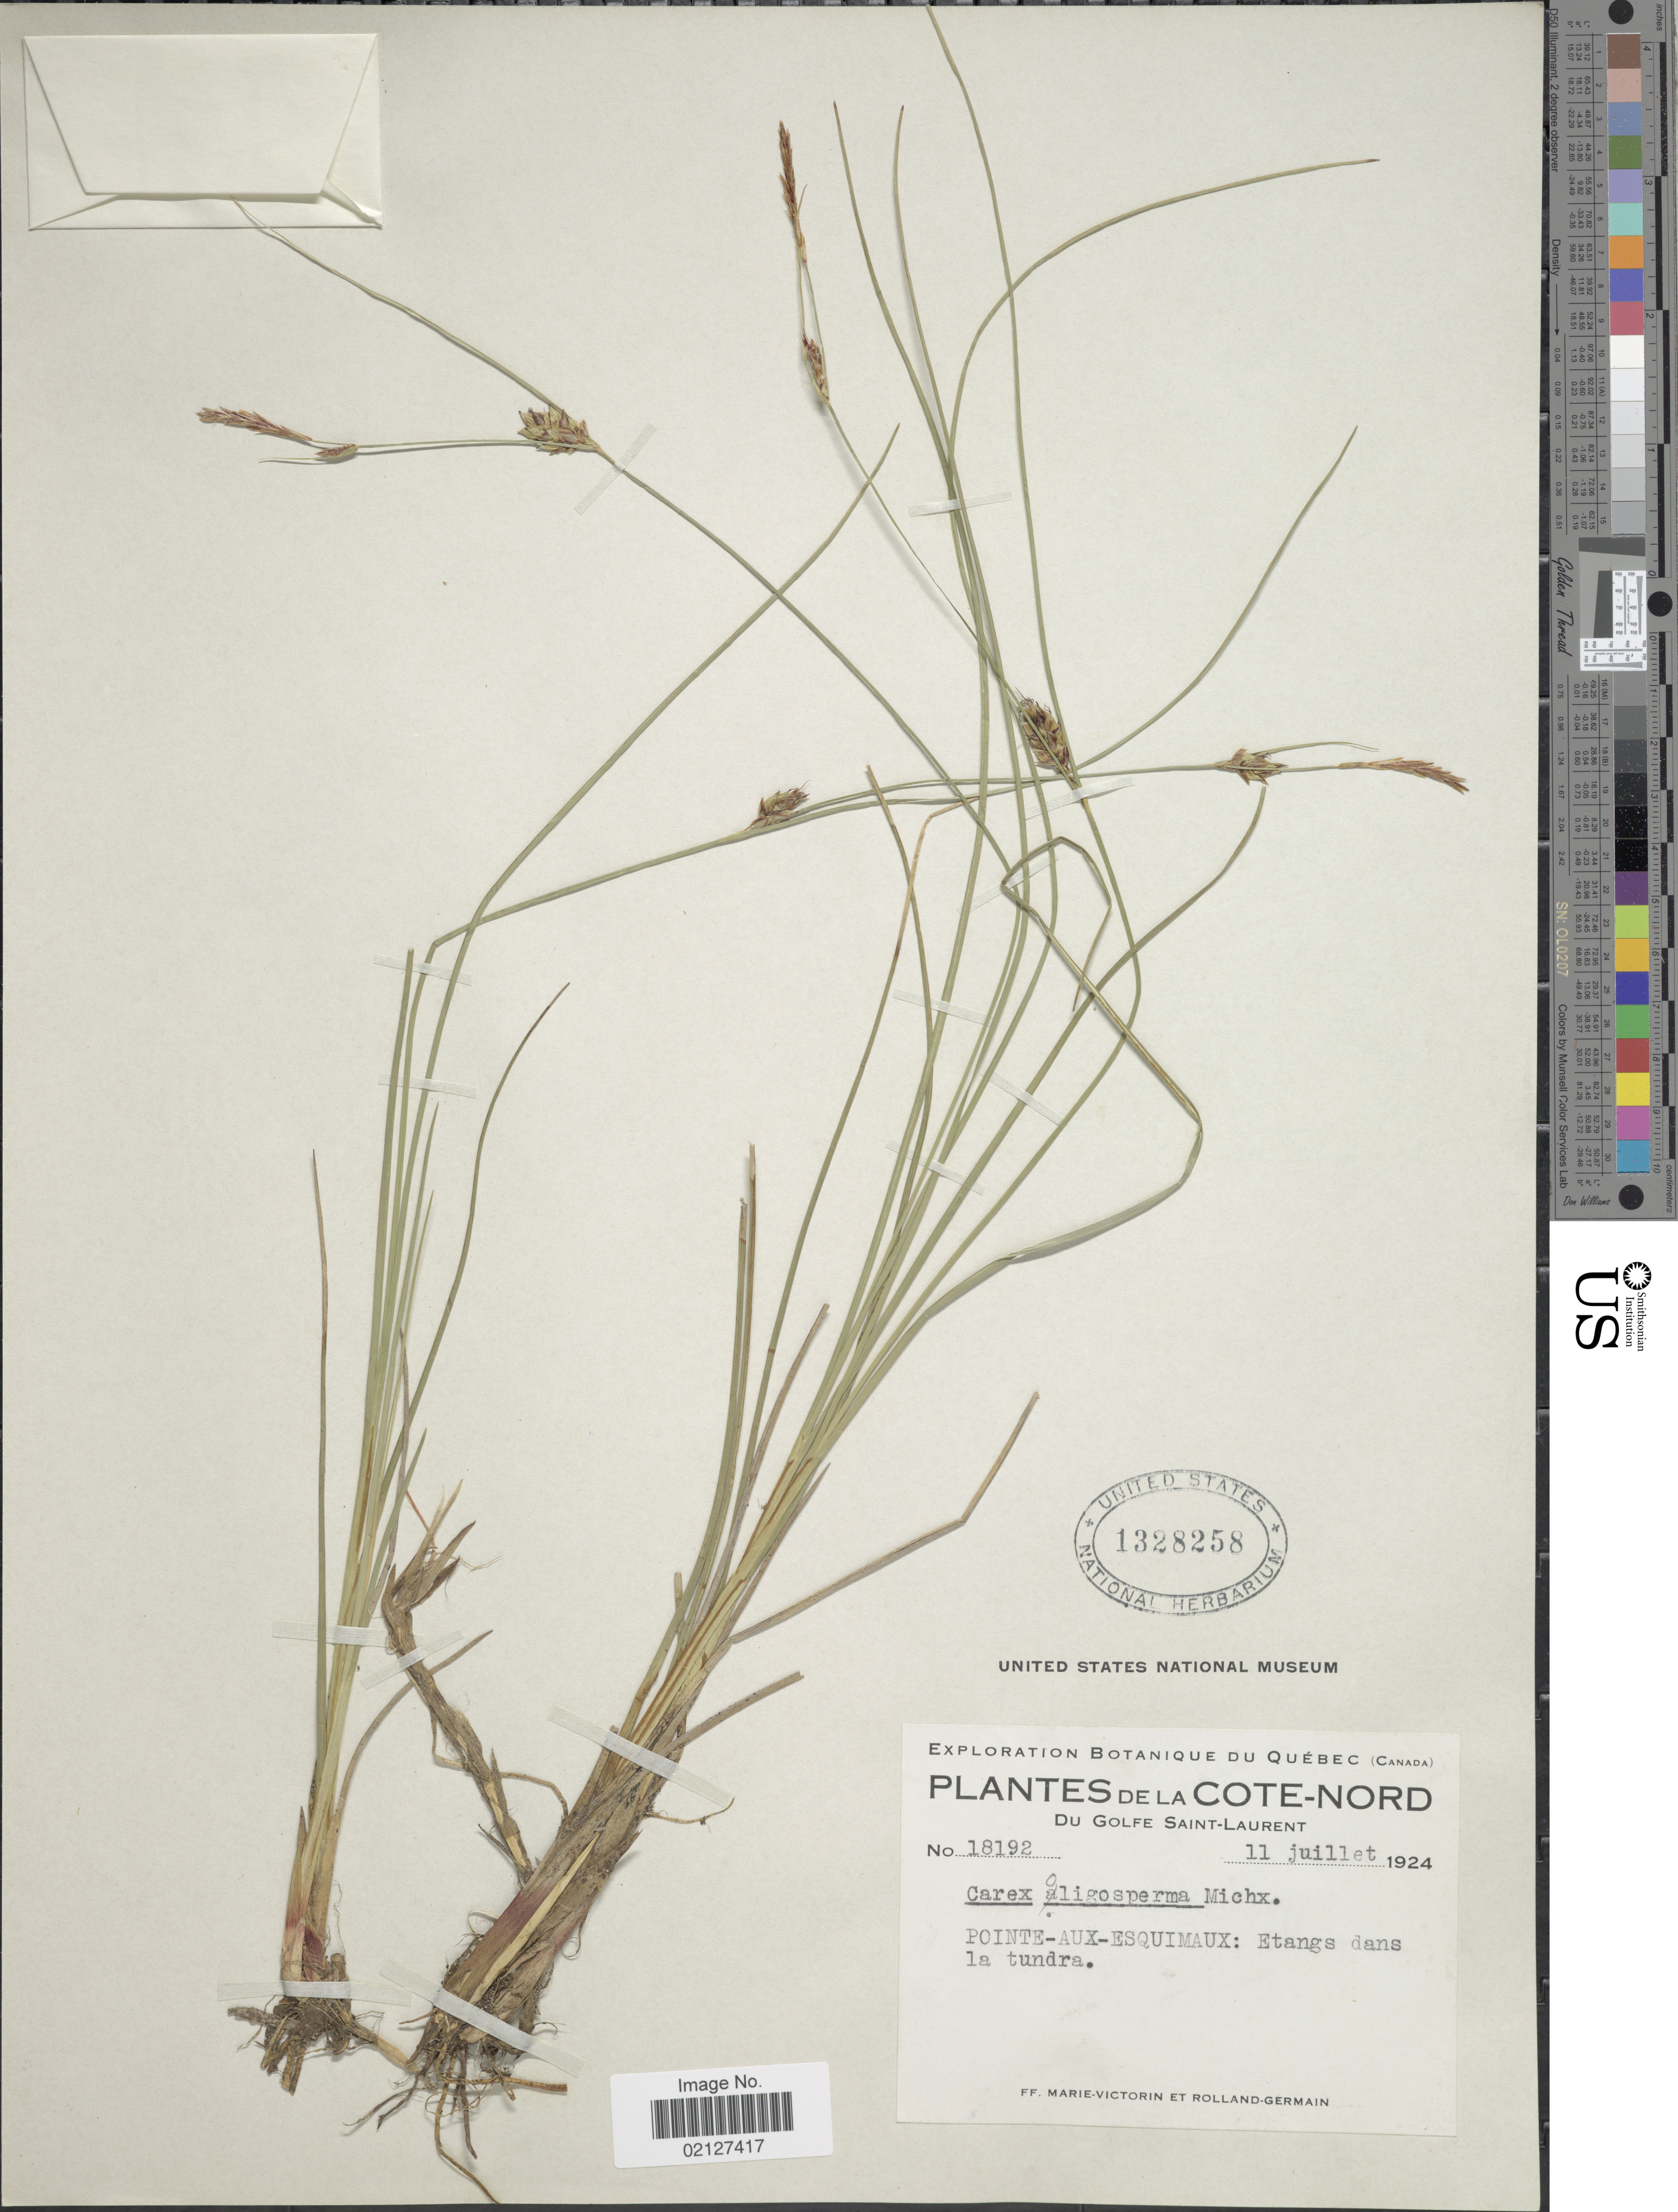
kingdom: Plantae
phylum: Tracheophyta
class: Liliopsida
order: Poales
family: Cyperaceae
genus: Carex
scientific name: Carex oligosperma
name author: Michx.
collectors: F. Marie-Victorin & Rolland-Germain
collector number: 18192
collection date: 1924-07-11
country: Canada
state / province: Quebec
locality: Bontanique du Quebec, Du Golfe Saint-Laurent, Pointe-Aux-Esquimaux: Etangs dans la tundra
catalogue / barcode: US 1328258